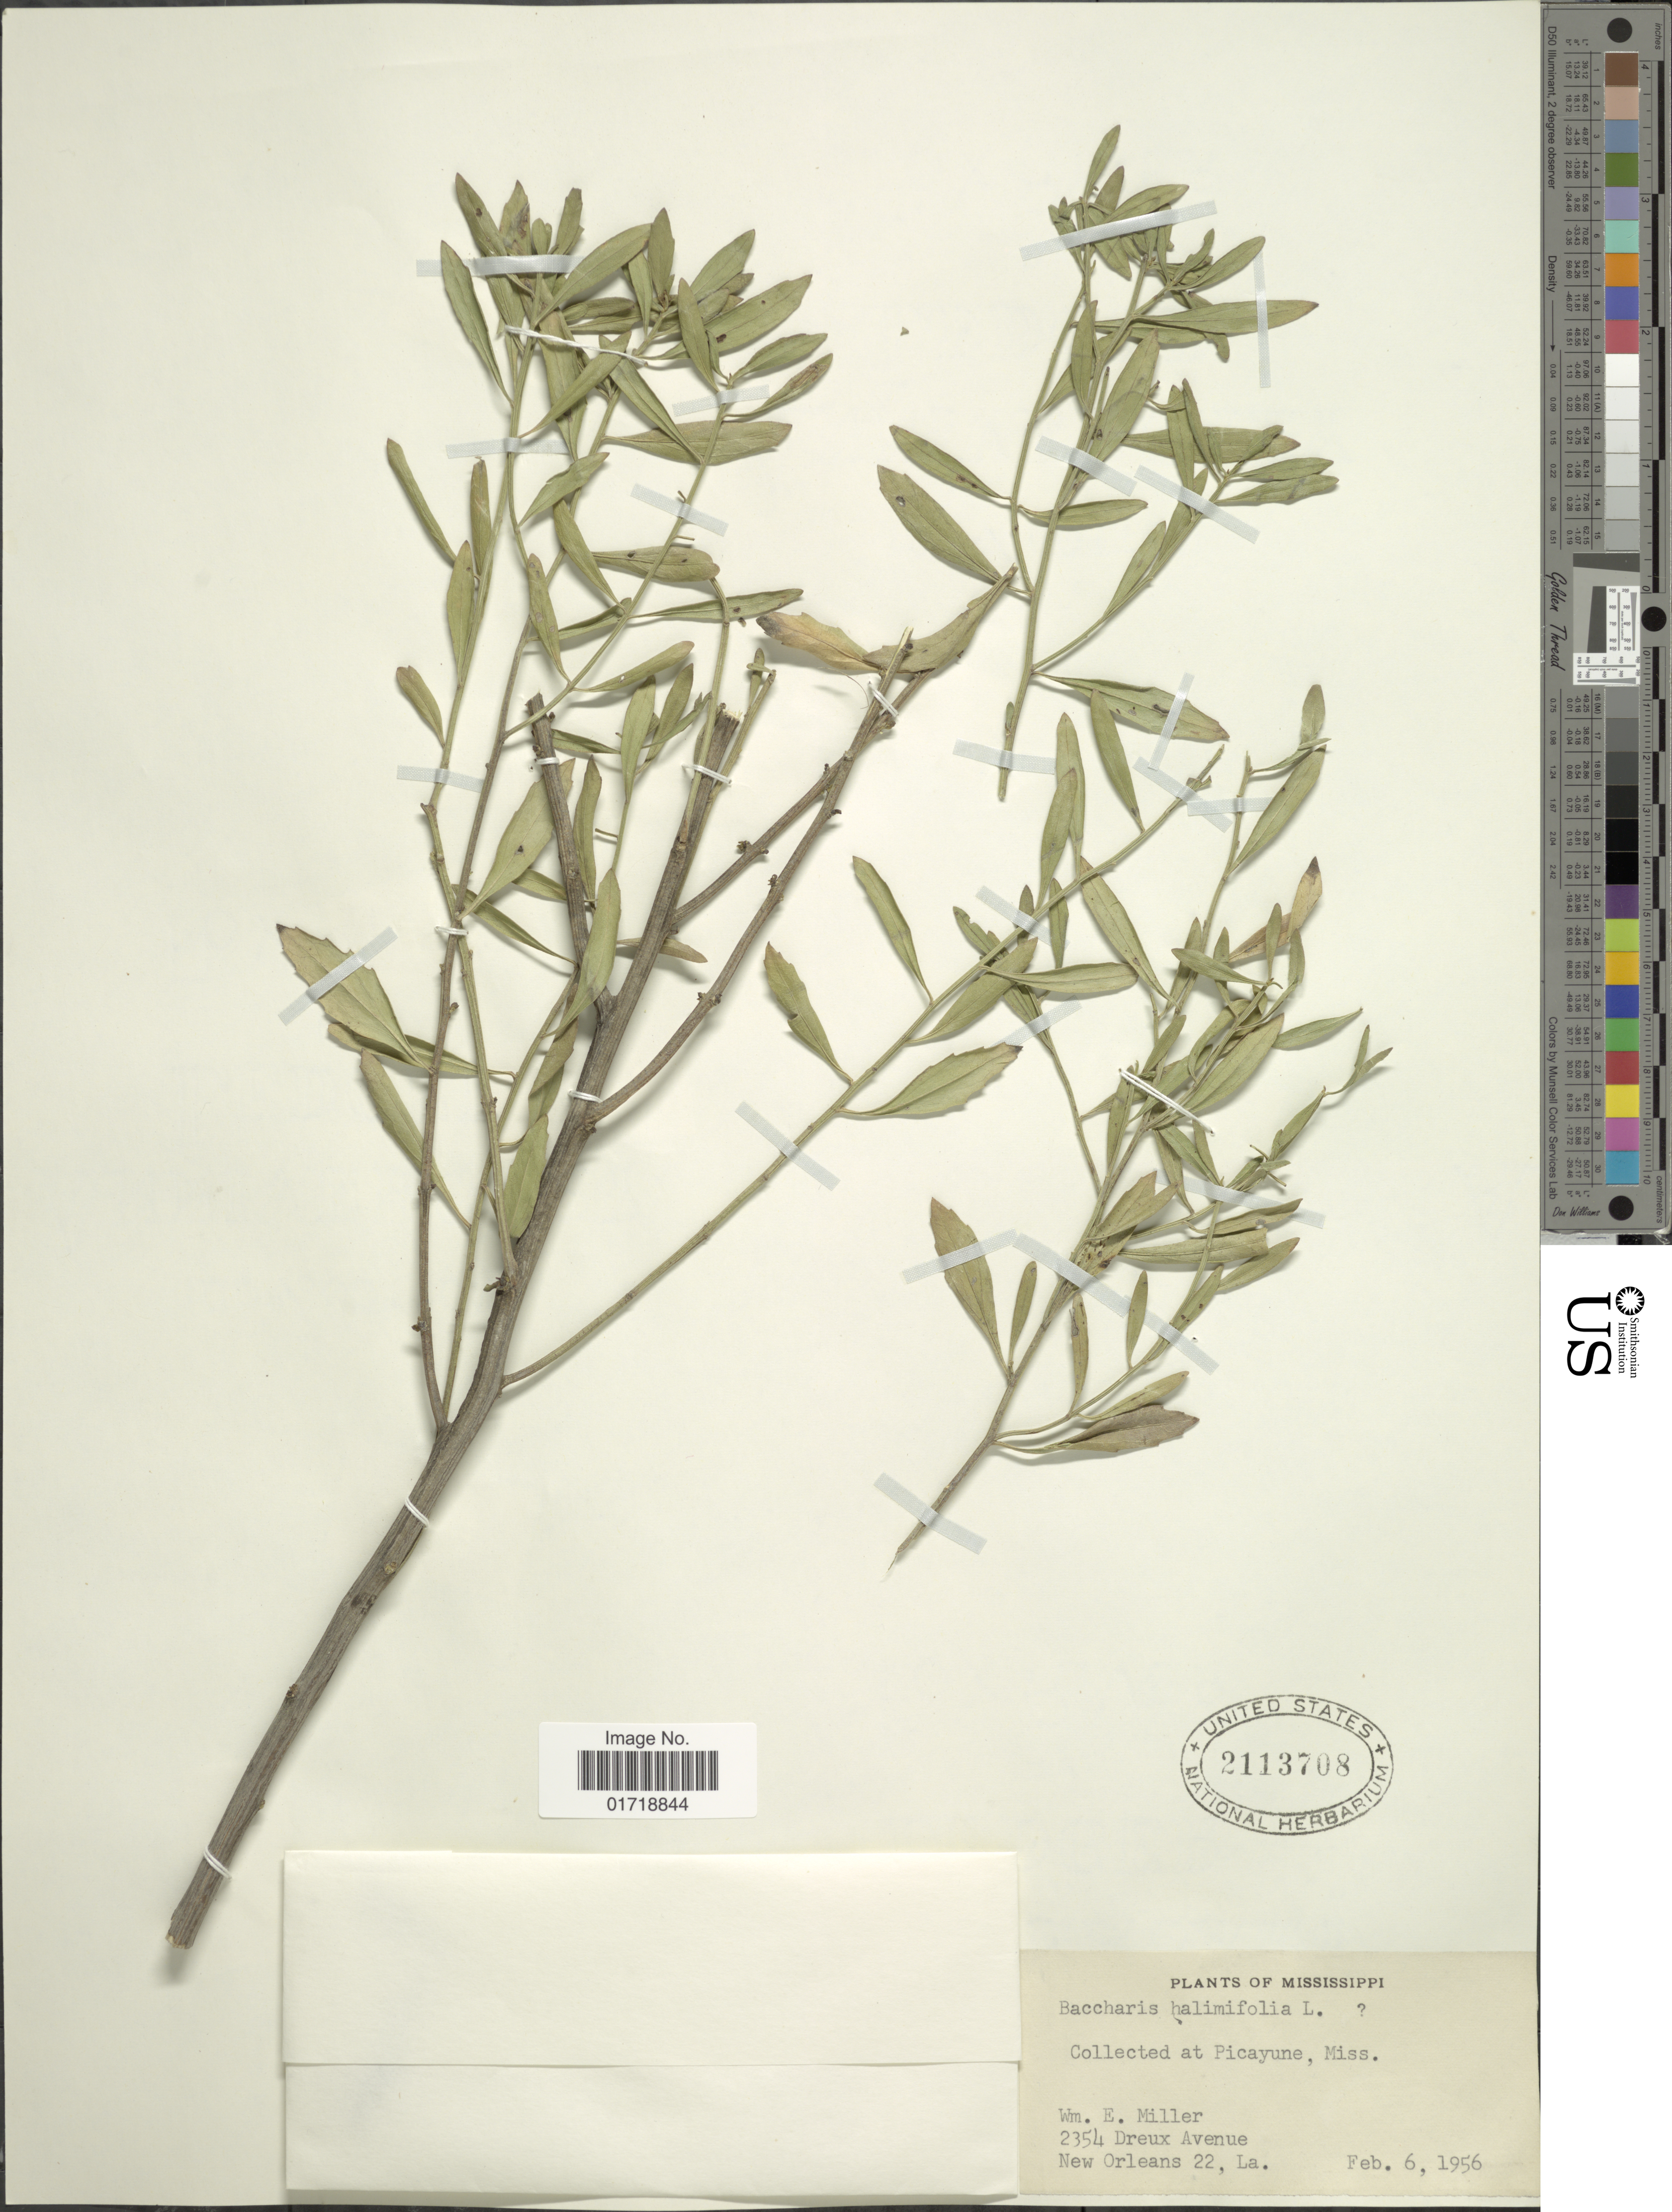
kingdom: Plantae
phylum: Tracheophyta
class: Magnoliopsida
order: Asterales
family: Asteraceae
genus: Baccharis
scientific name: Baccharis halimifolia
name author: L.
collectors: W. E. Miller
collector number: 2354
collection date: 1956-02-06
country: United States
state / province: Mississippi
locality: Dreux Avenue, New Orleans 22, La.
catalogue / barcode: US 2113708